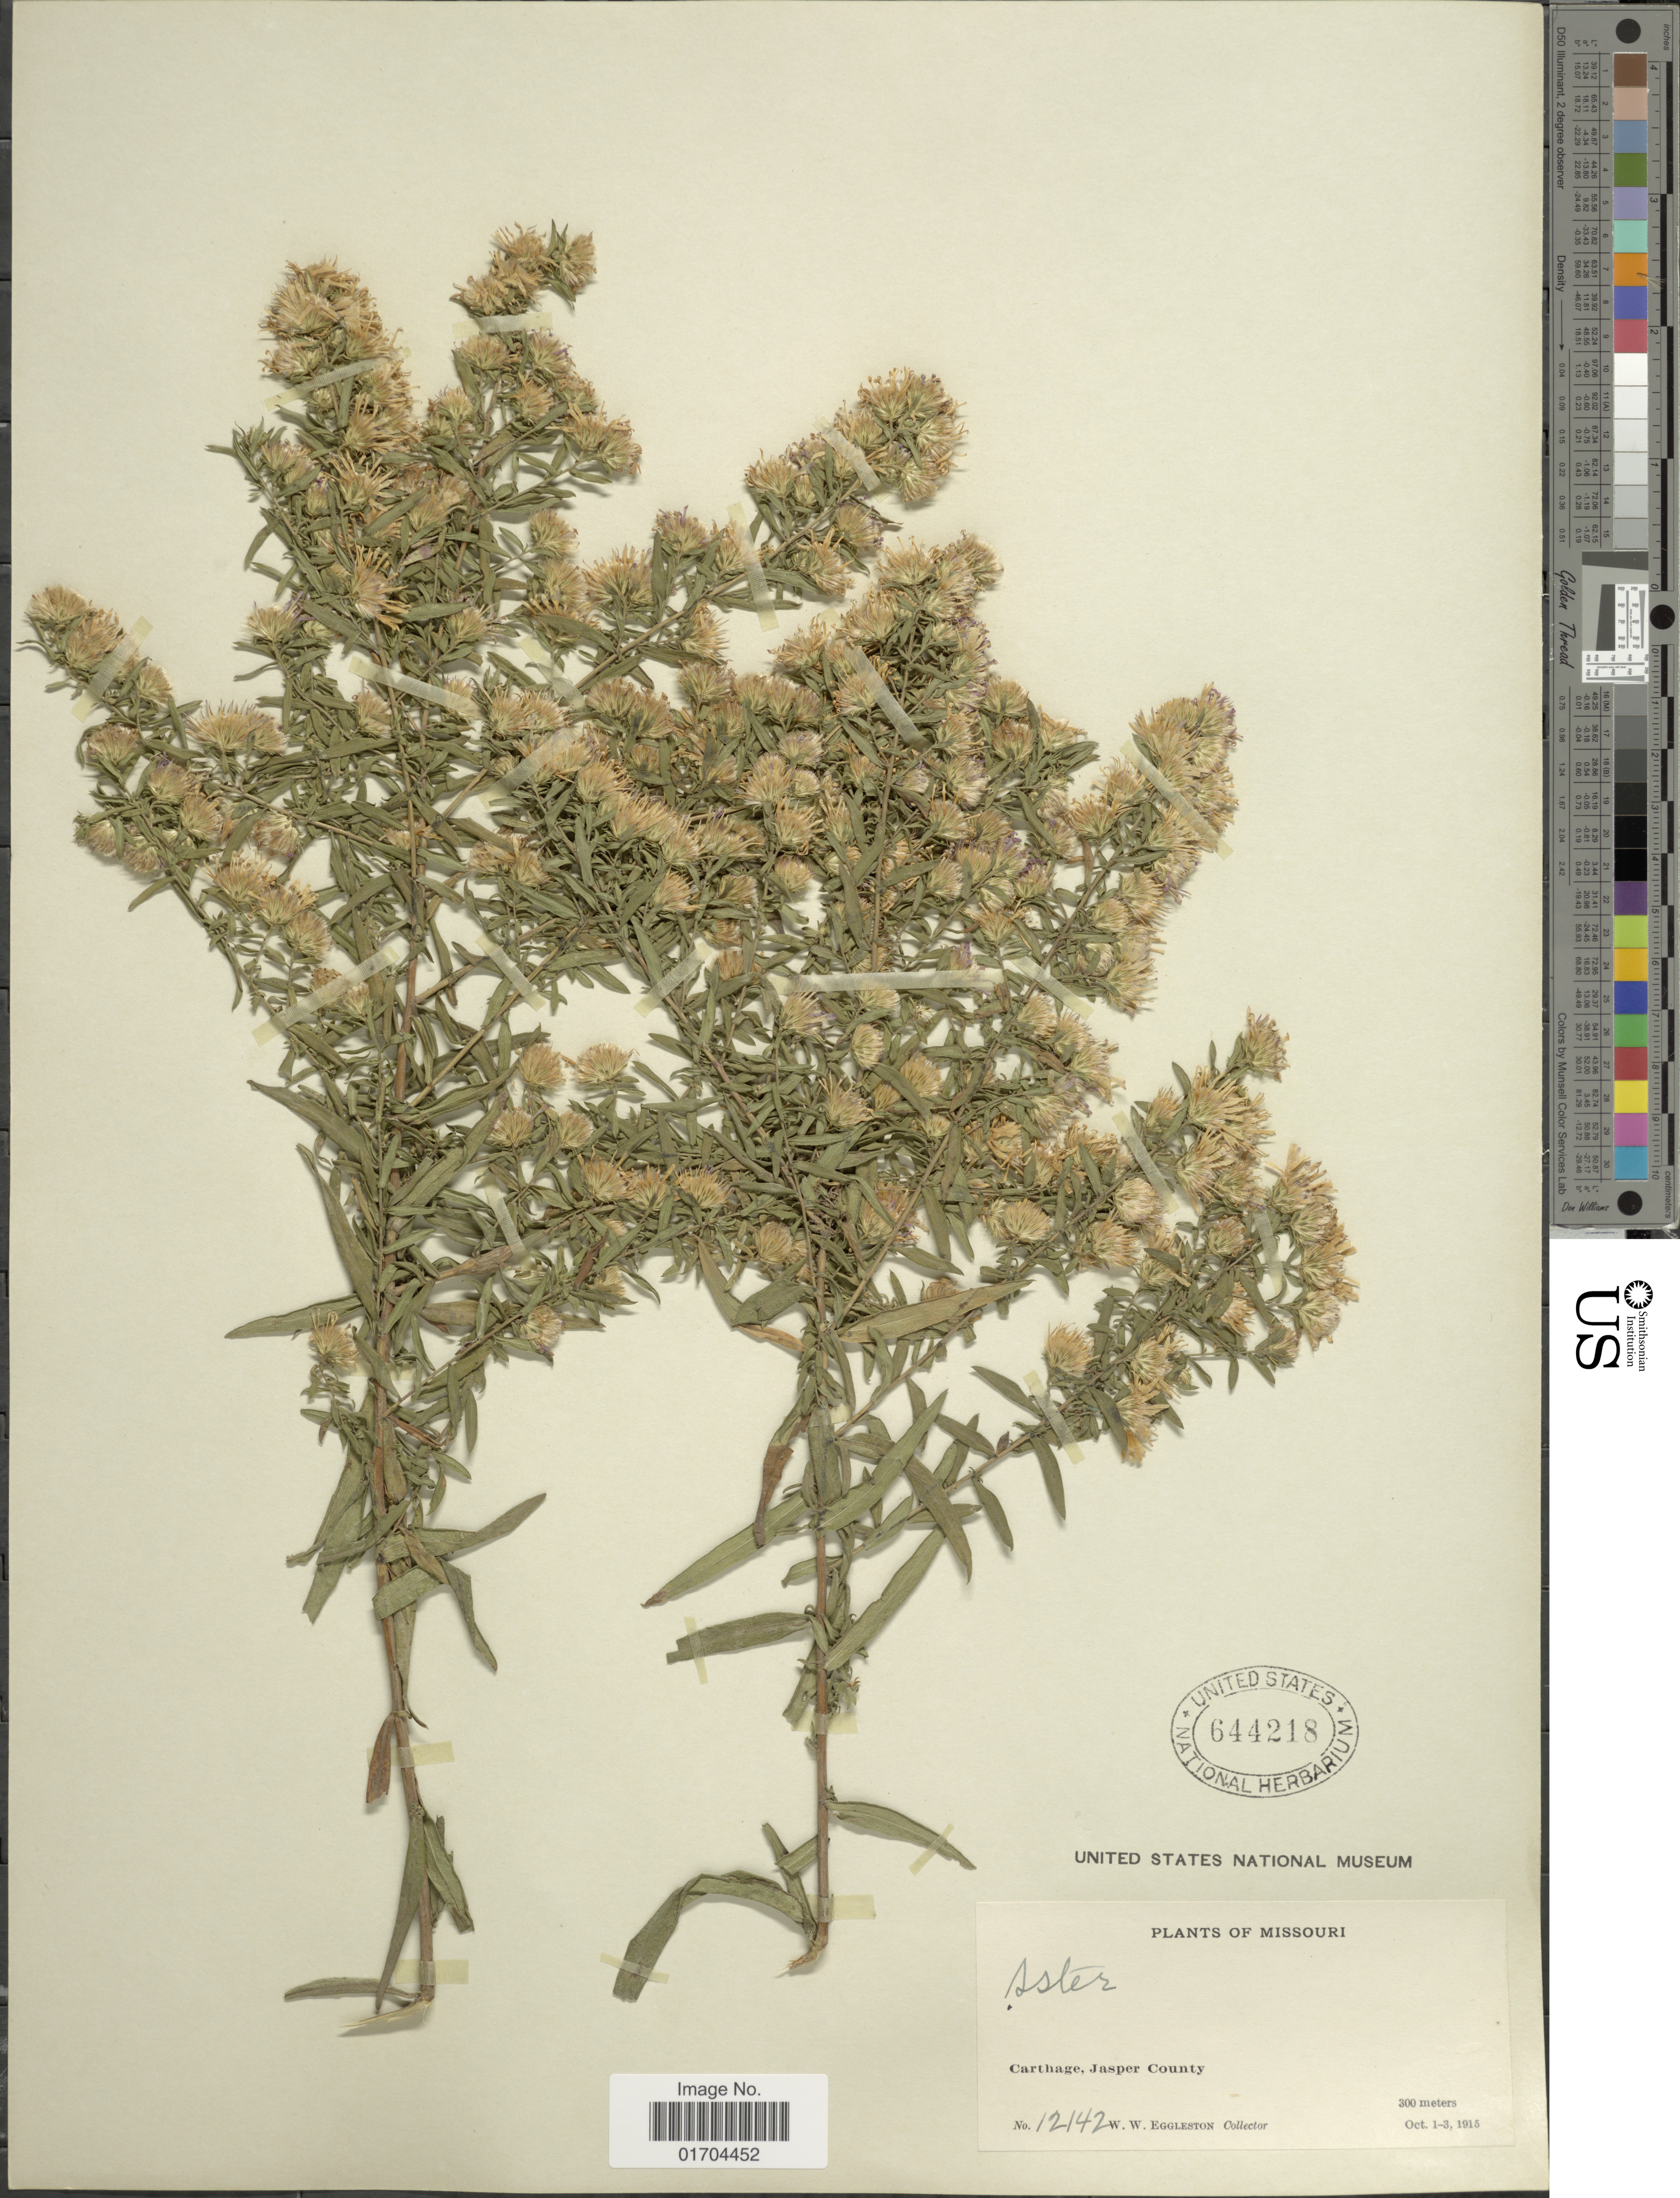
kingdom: Plantae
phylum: Tracheophyta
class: Magnoliopsida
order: Asterales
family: Asteraceae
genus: Symphyotrichum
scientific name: Symphyotrichum sp.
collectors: W. W. Eggleston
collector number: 12142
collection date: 1915-10-01/1915-10-03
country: United States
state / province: Missouri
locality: Carthage, Jasper County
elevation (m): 300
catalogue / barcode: US 644218